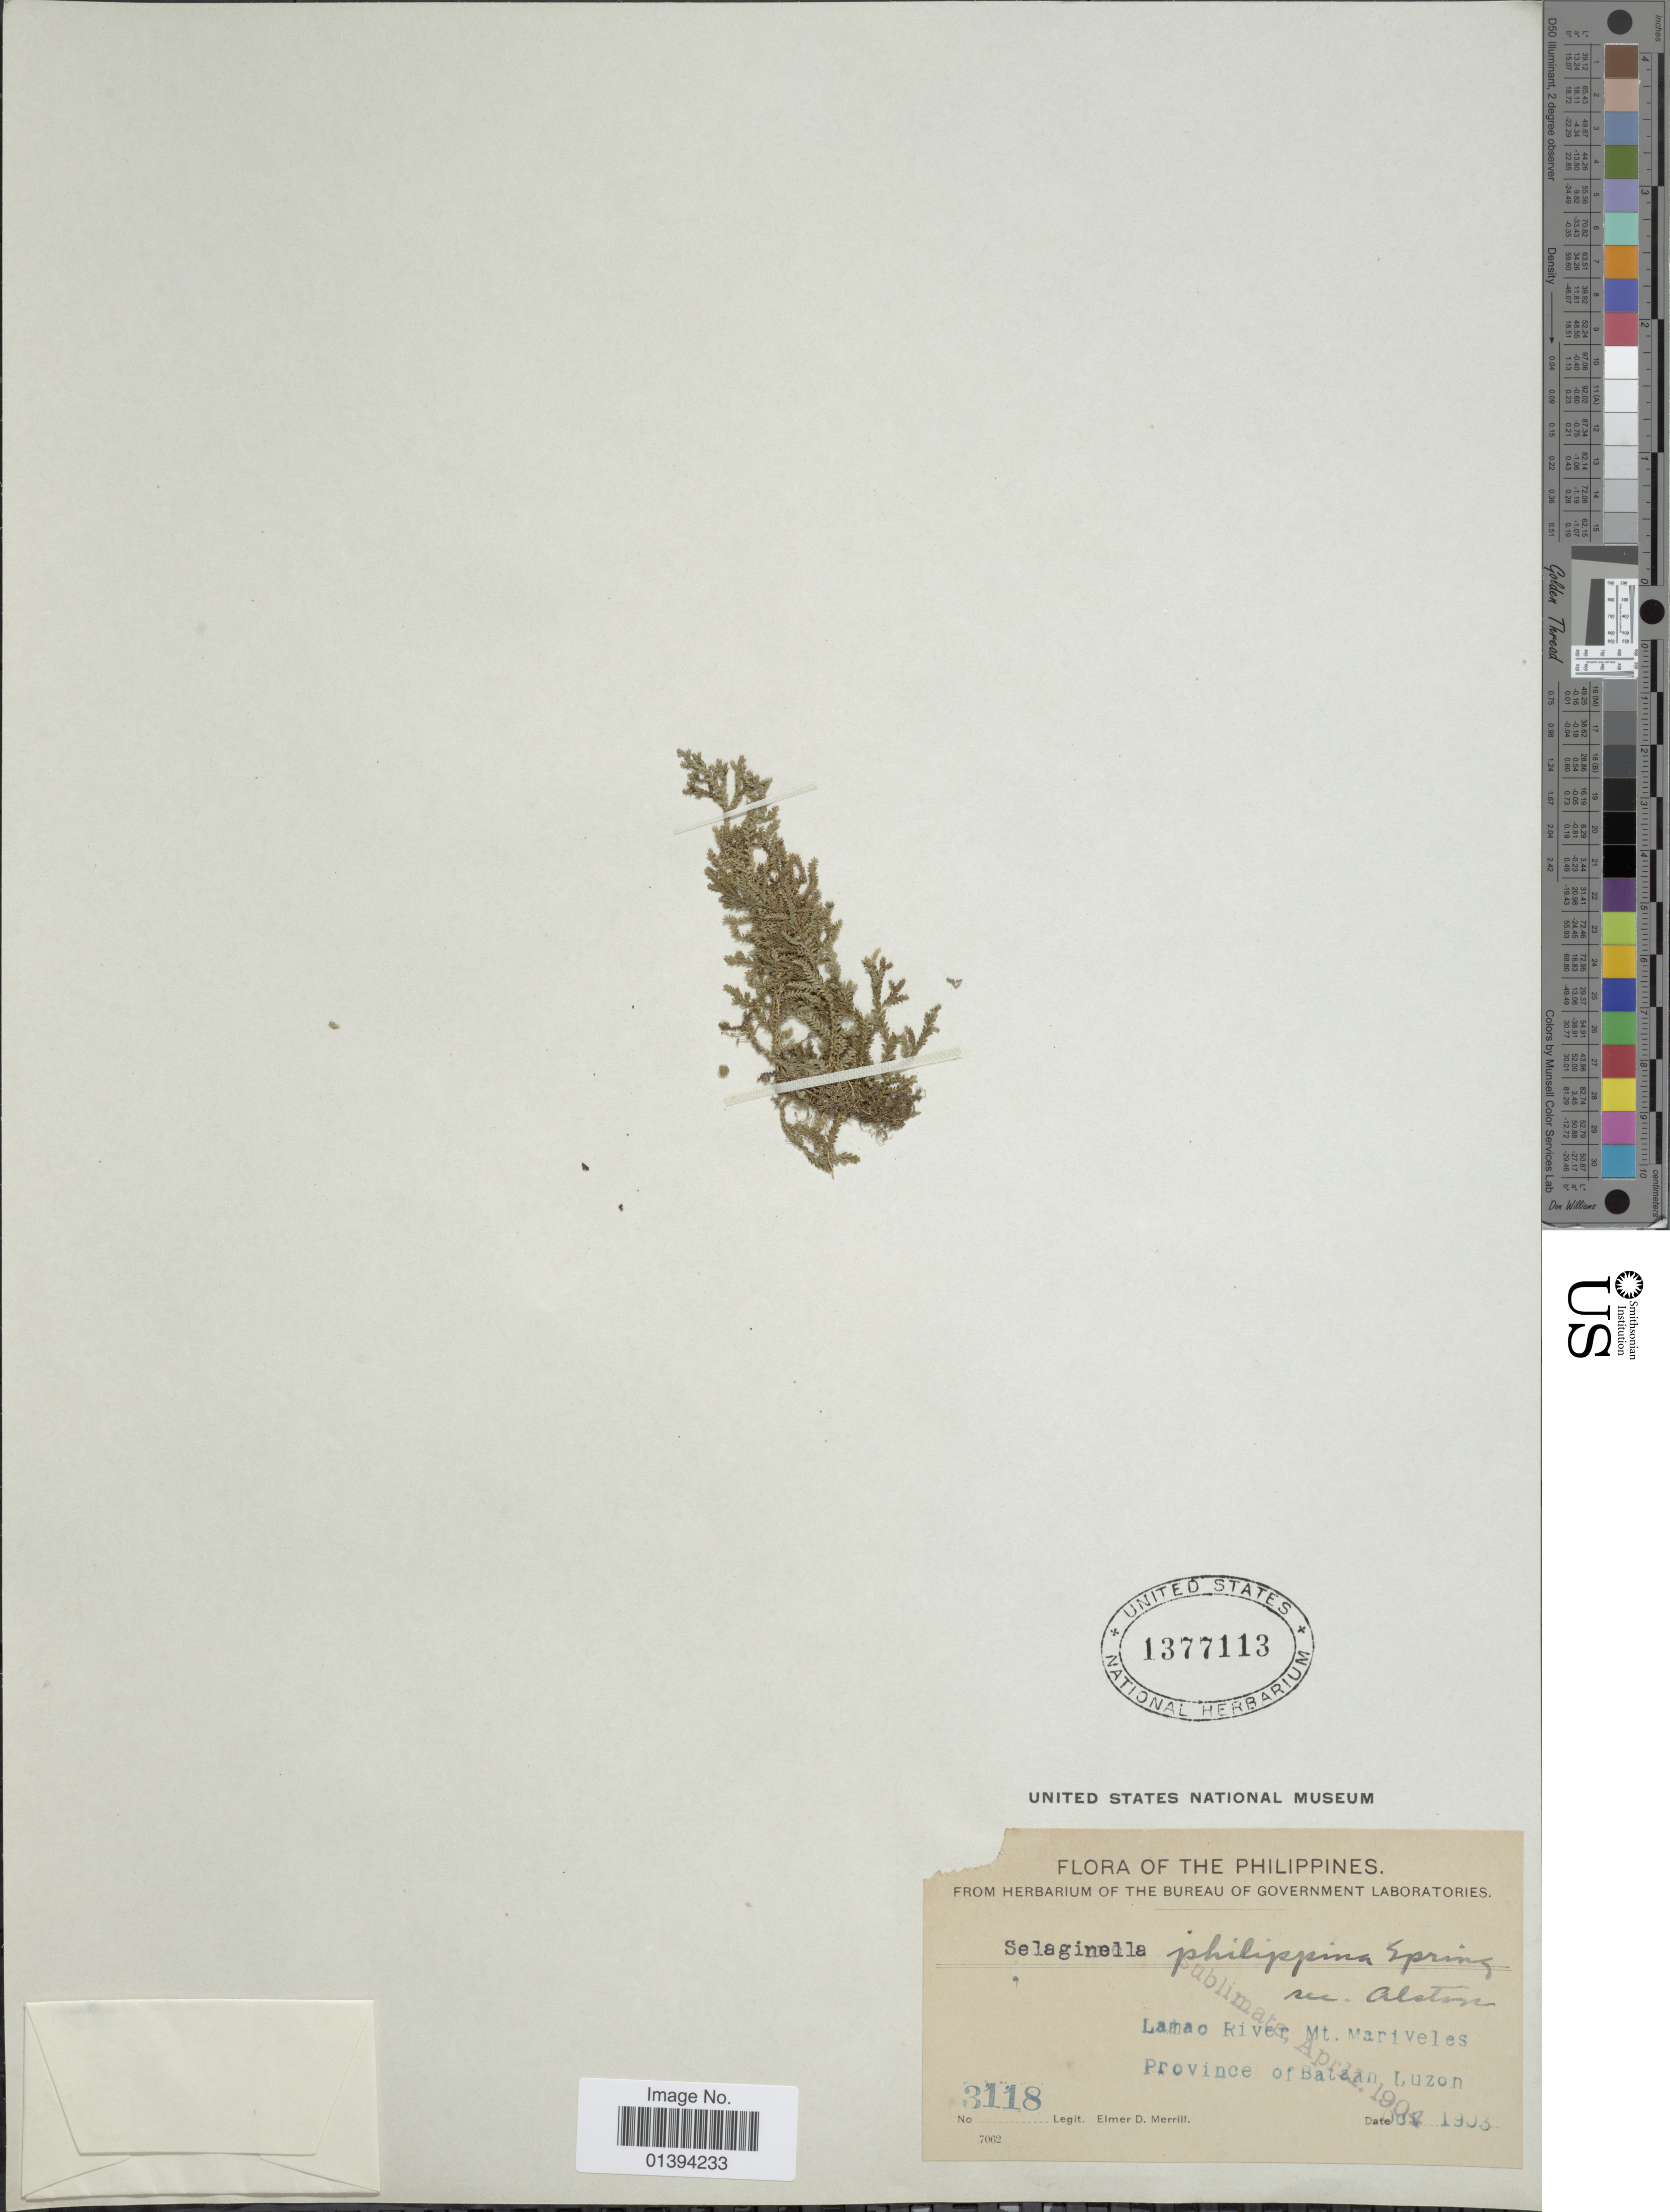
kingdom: Plantae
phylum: Tracheophyta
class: Lycopodiopsida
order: Selaginellales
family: Selaginellaceae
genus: Selaginella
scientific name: Selaginella philippina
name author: Spring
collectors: E. D. Merrill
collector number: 3118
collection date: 1903-10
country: Philippines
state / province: Central Luzon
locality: Lamao River Mt. Mariveles, Province of Bataan, Luzon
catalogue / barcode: US 1377113